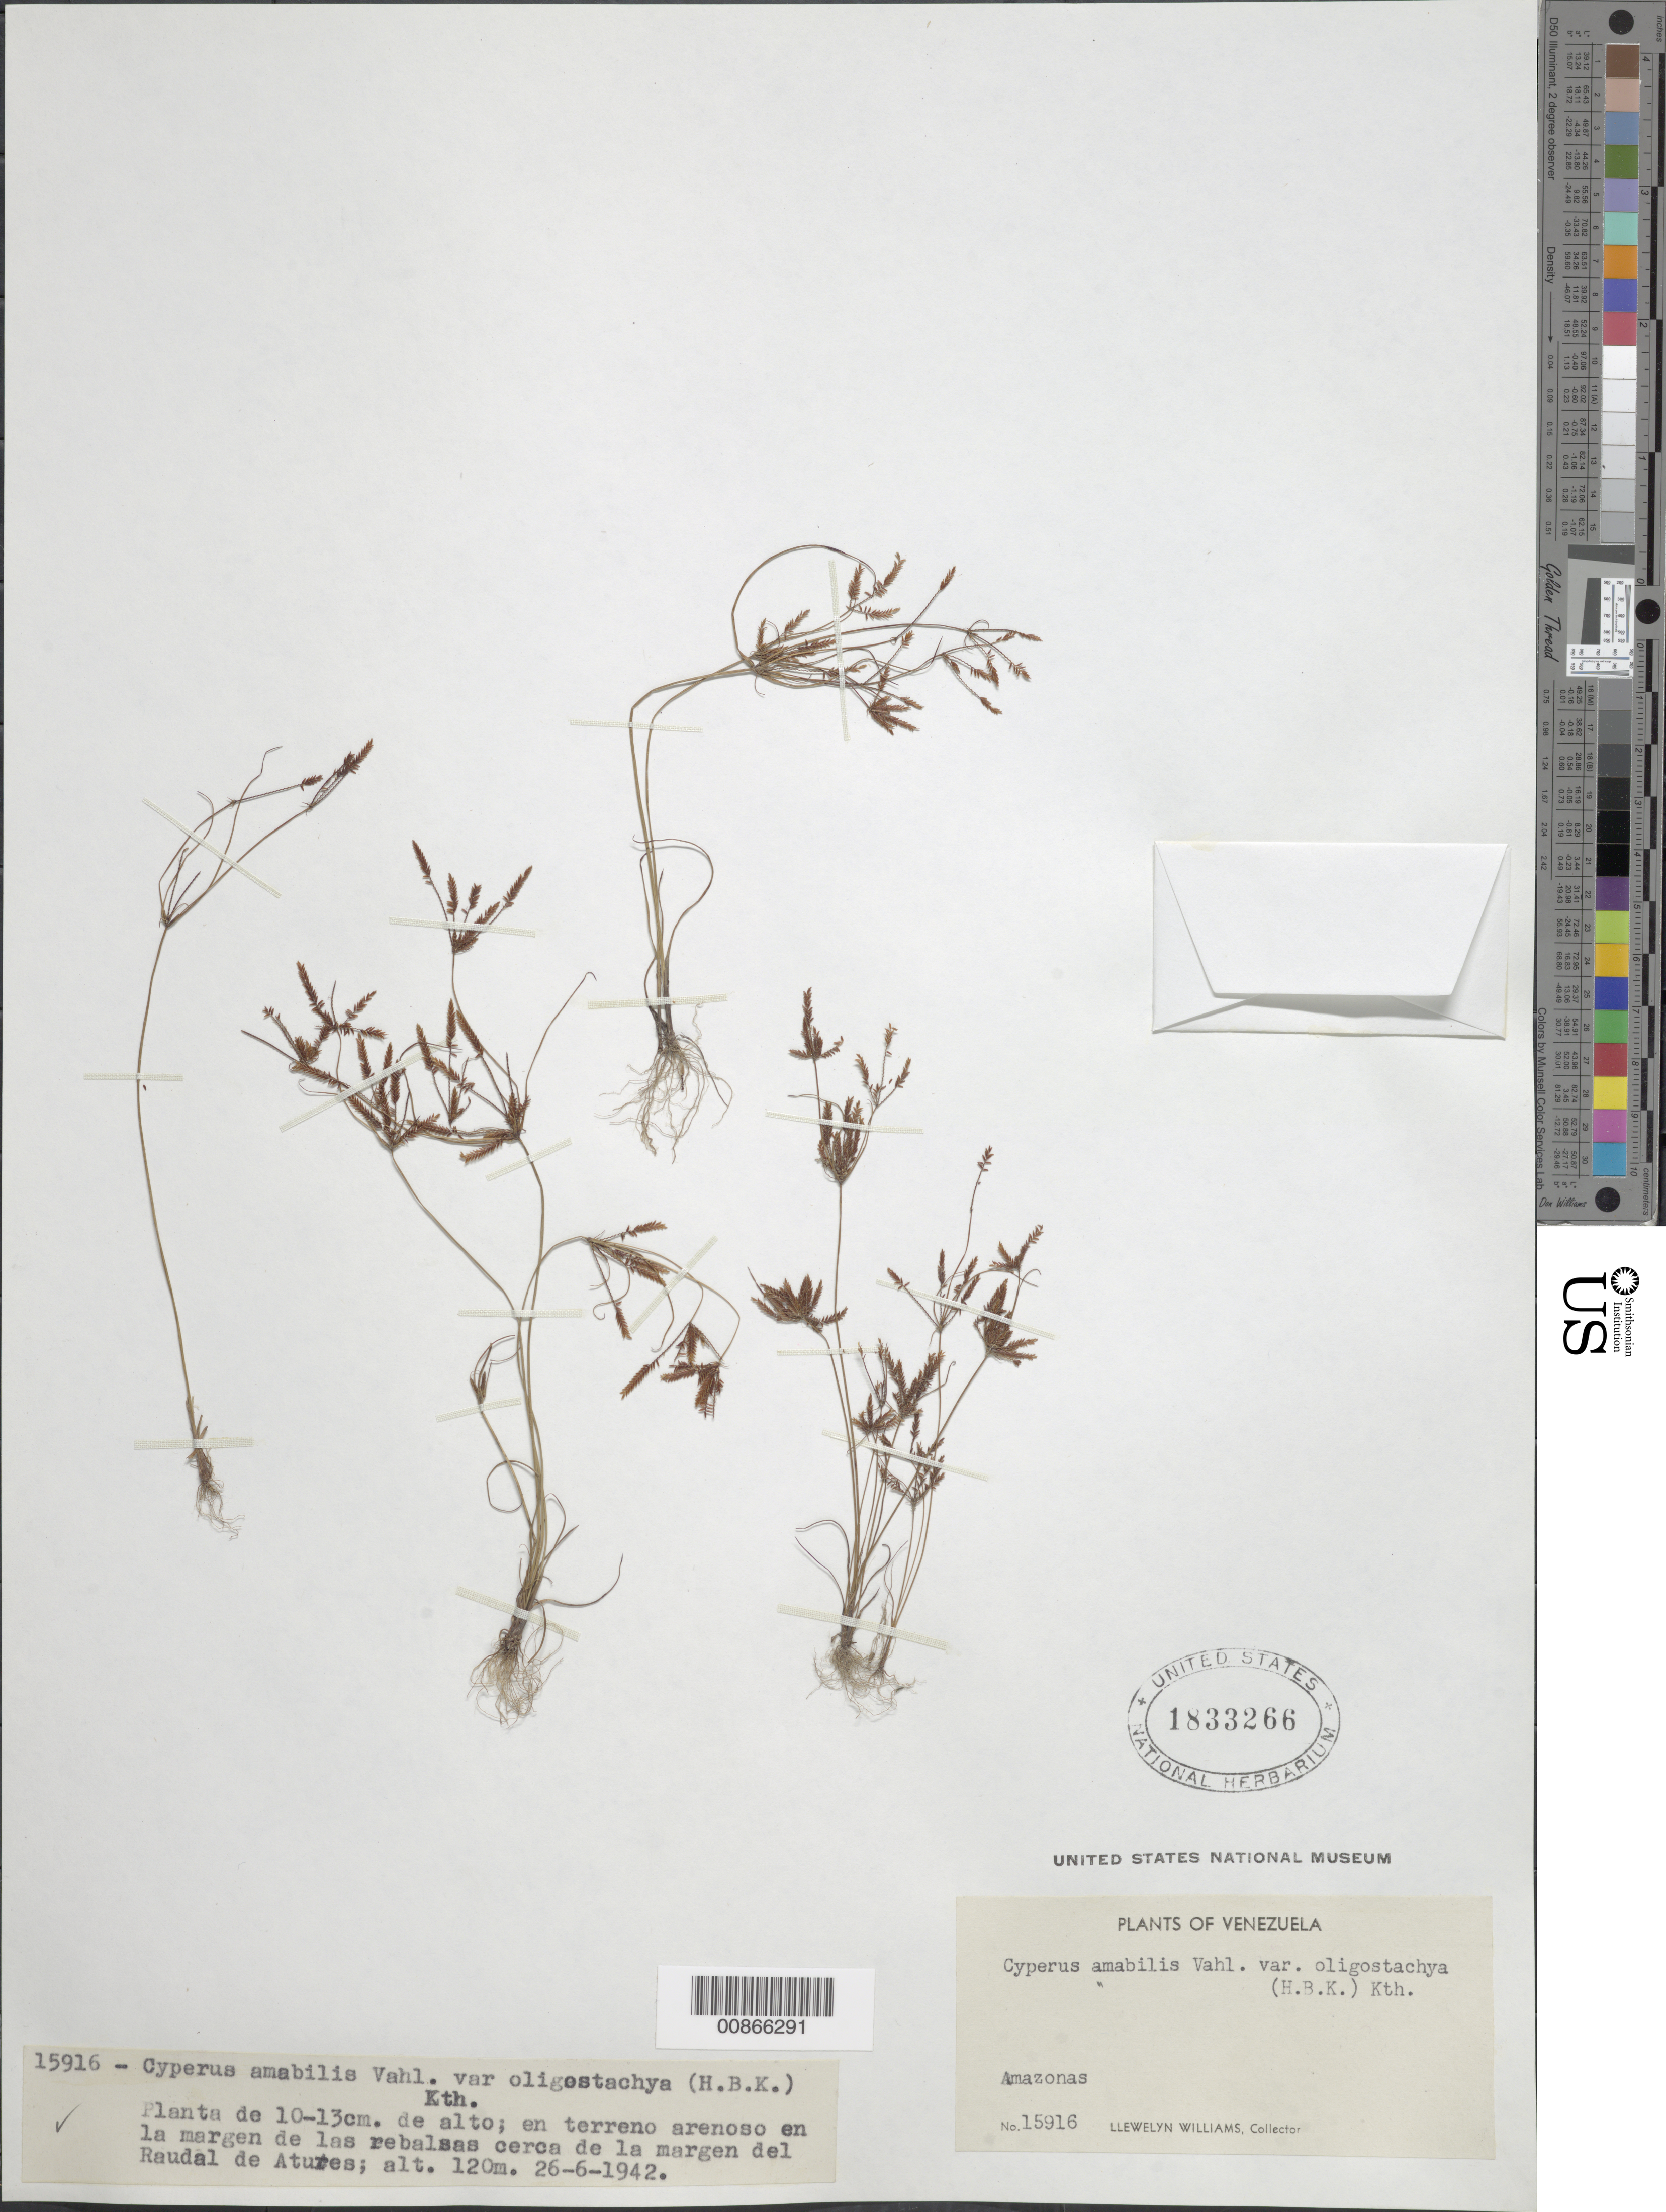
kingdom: Plantae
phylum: Tracheophyta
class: Liliopsida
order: Poales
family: Cyperaceae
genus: Cyperus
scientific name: Cyperus amabilis var. oligostachya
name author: (Kunth) Kük.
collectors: Ll. Williams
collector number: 15916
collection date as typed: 26-Jun-42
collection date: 1942-06-26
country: Venezuela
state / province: Amazonas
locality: Raudal de Atures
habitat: Terreno arenoso en la margen de las rebalsas cerce de la margen del raudal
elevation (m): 120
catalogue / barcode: US 1833266